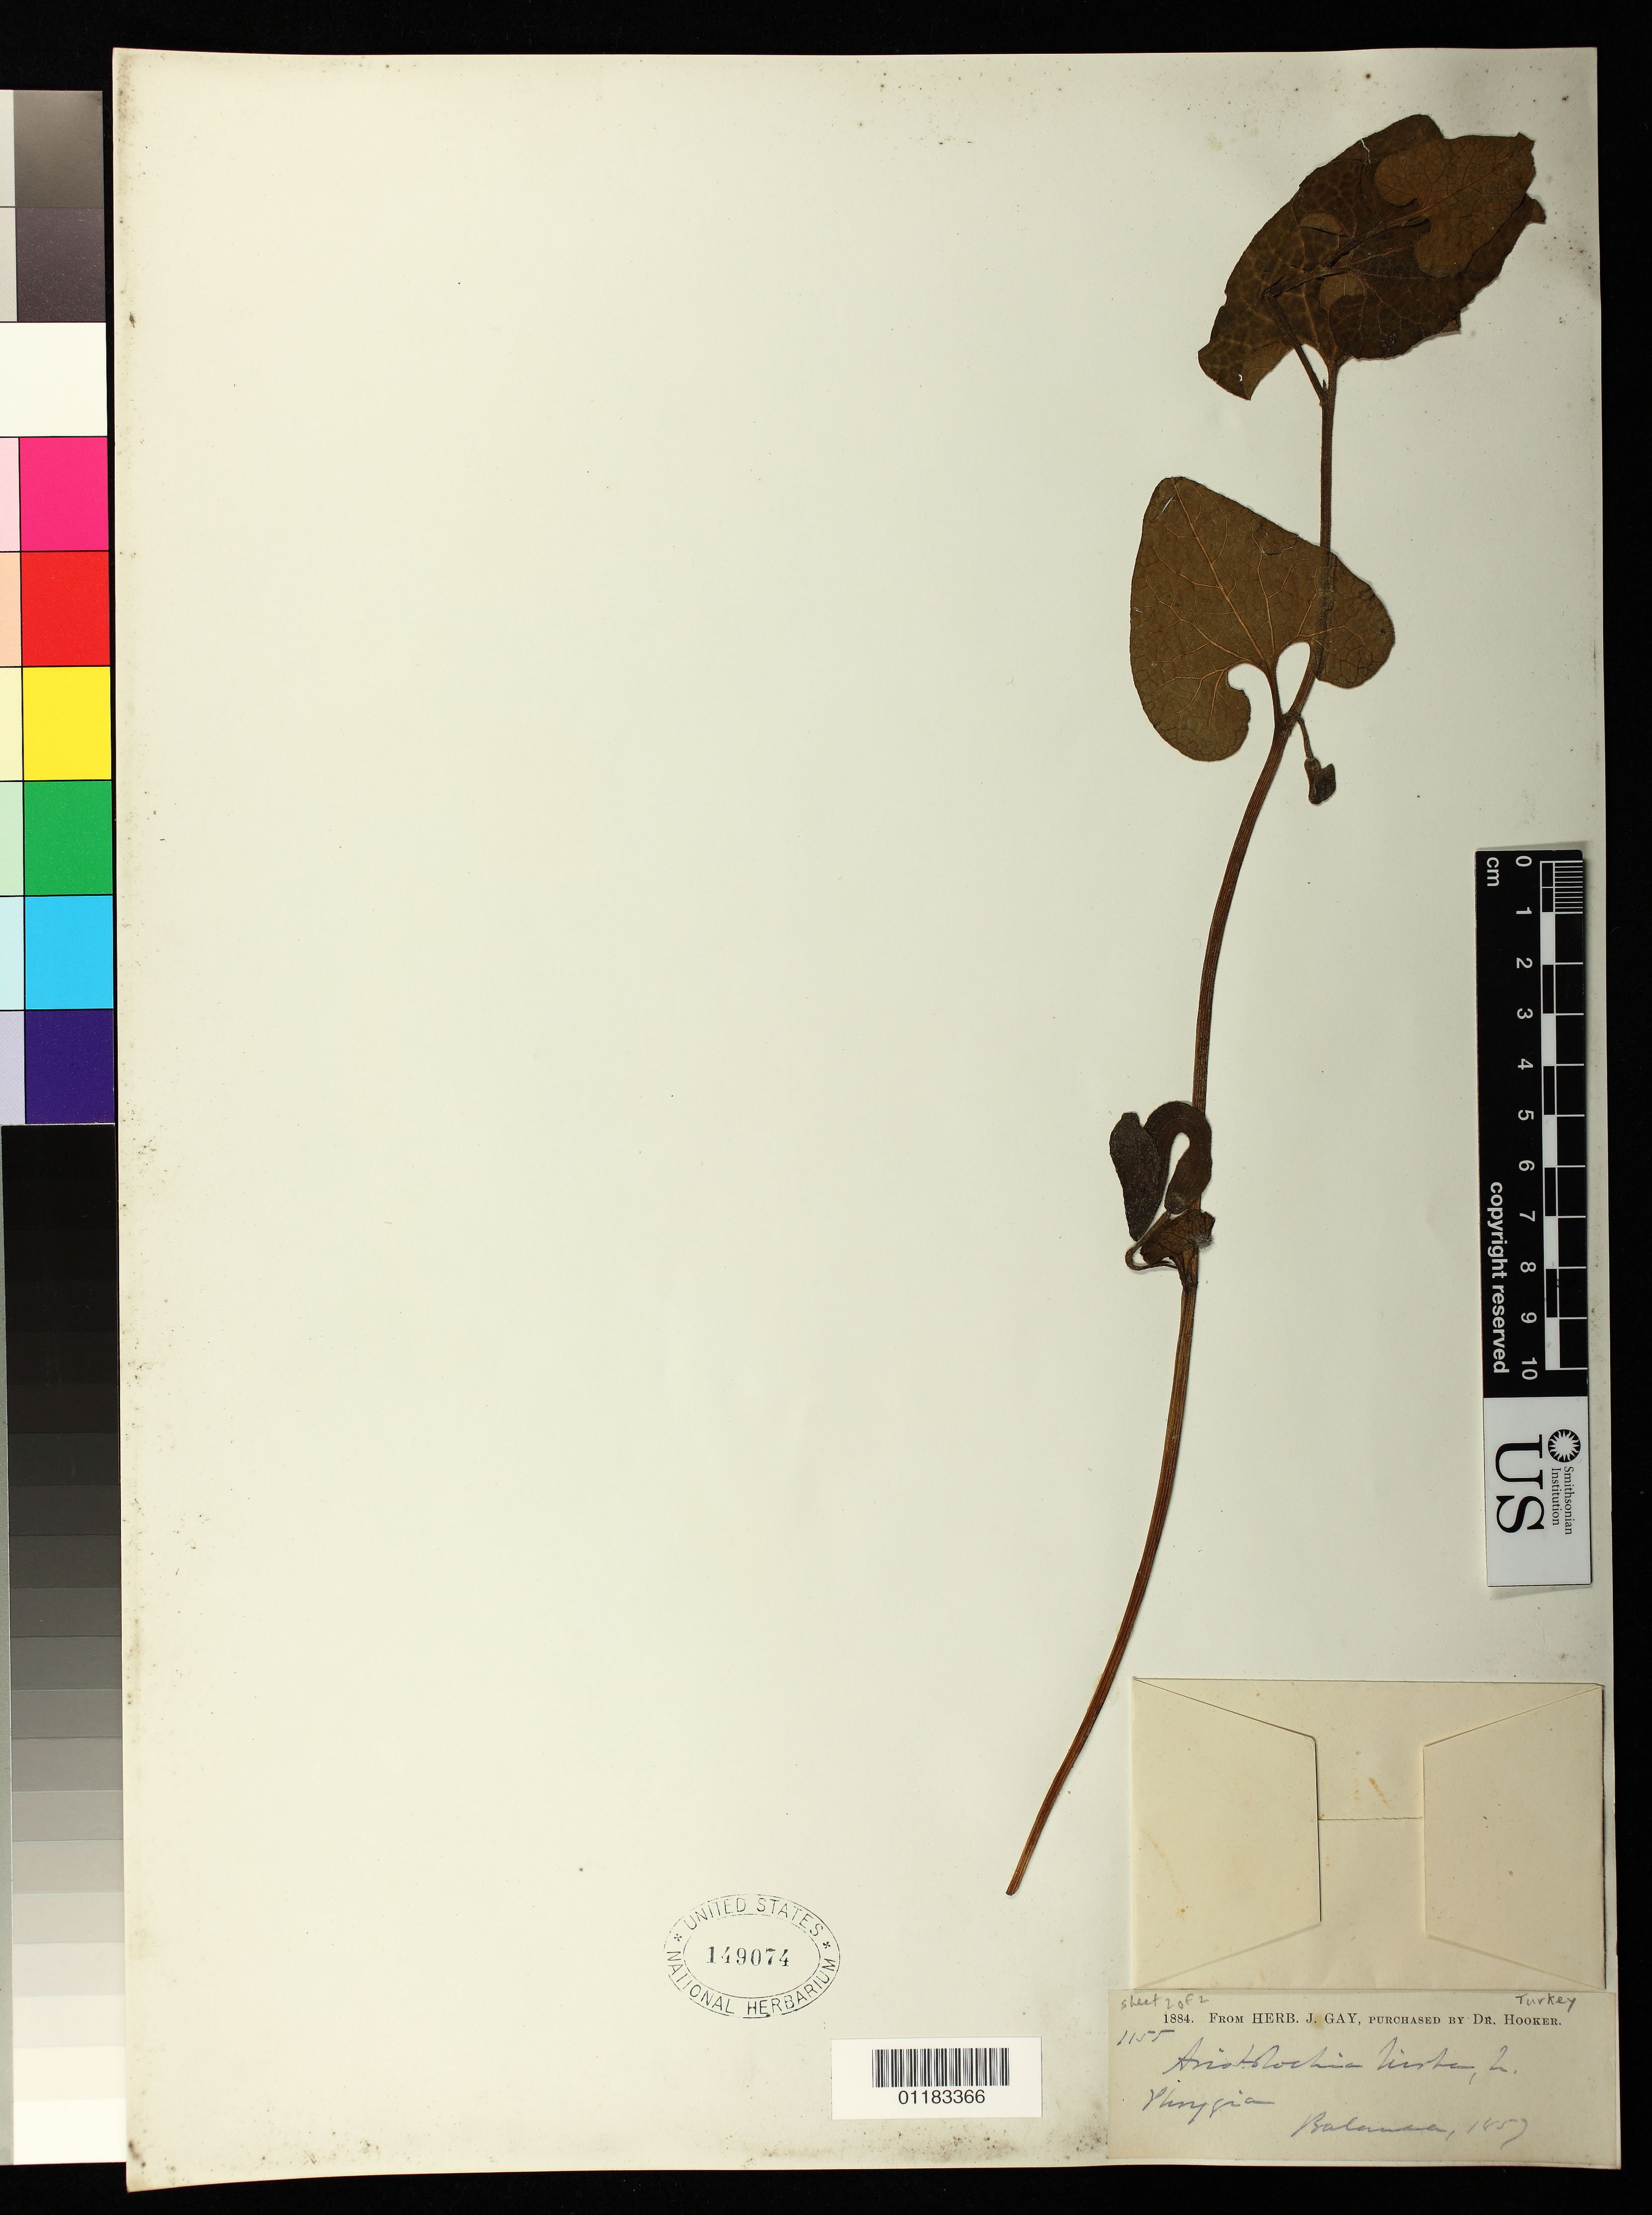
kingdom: Plantae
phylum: Tracheophyta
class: Magnoliopsida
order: Piperales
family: Aristolochiaceae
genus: Aristolochia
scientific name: Aristolochia hirta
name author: L.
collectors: J. Gay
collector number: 1155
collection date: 1857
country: Turkey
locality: Phrygia, Balansa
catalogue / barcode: US 149074